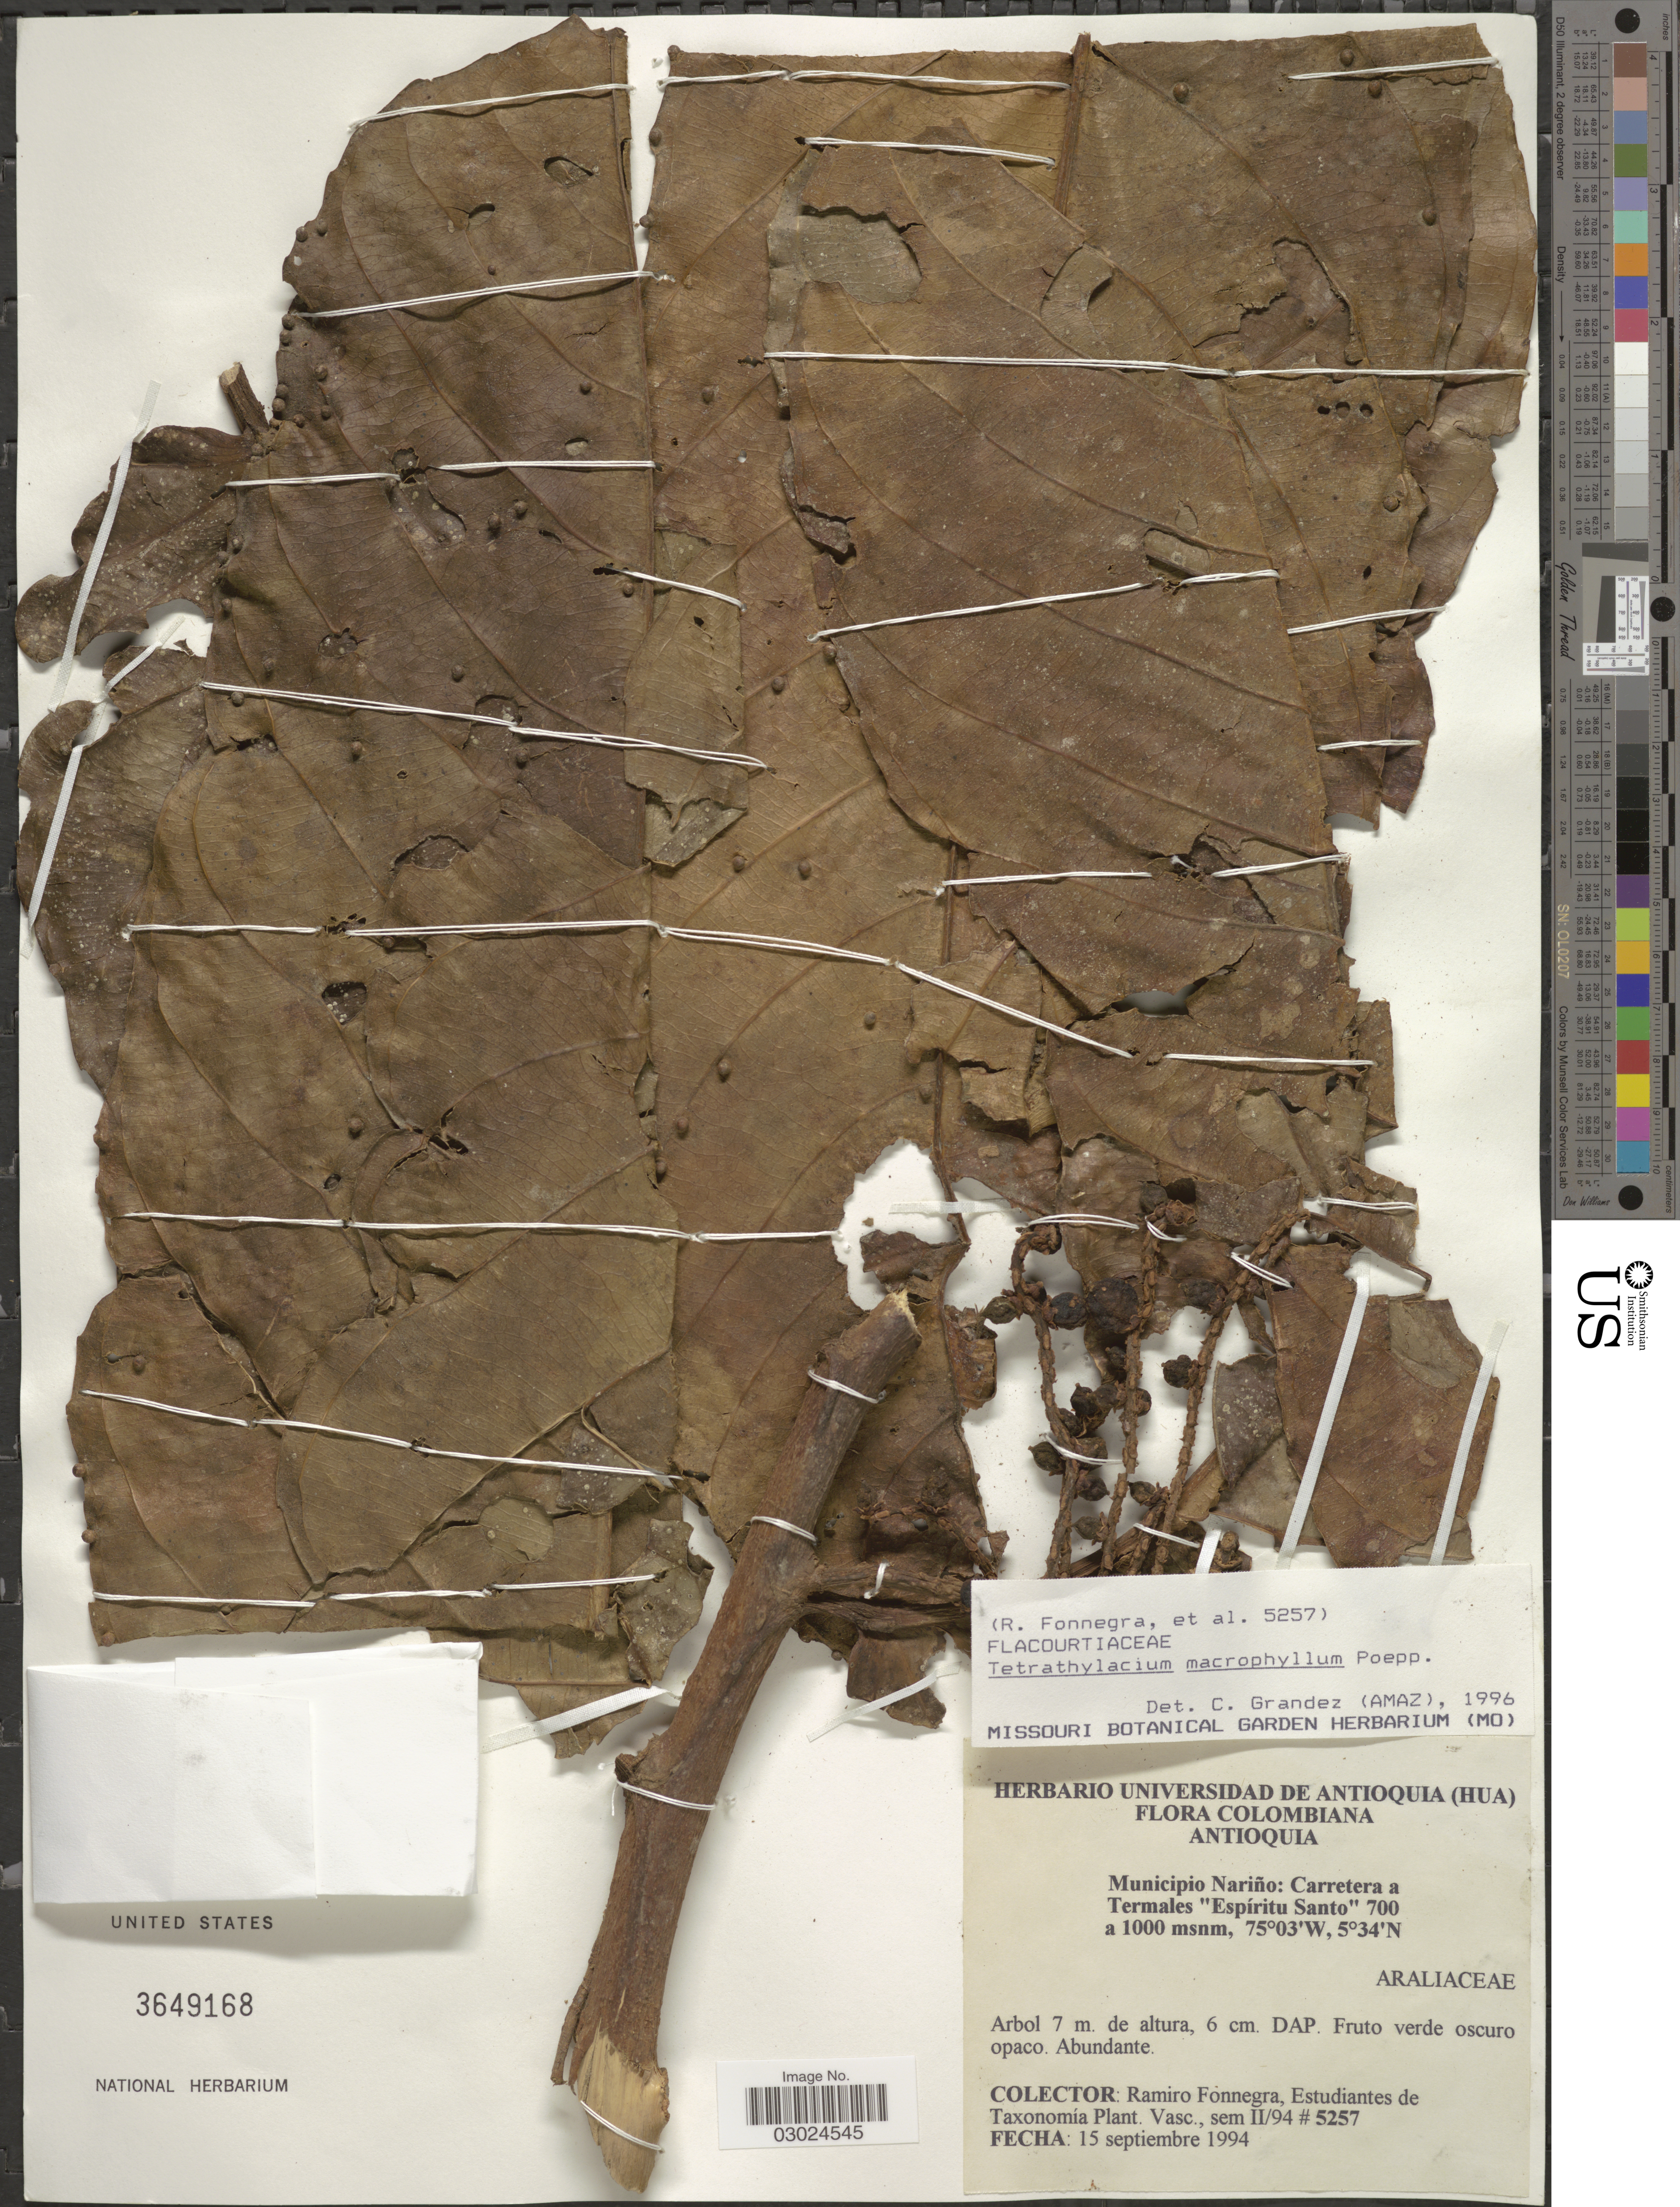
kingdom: Plantae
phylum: Tracheophyta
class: Magnoliopsida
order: Malpighiales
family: Salicaceae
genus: Tetrathylacium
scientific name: Tetrathylacium macrophyllum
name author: Poepp.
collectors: R. Fonnegra G.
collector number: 5257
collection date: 1994-09-15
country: Colombia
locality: Antioquia. Municipio Nariño: Carretera a Termales "Espíritu Santo".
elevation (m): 700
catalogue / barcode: US 3649168